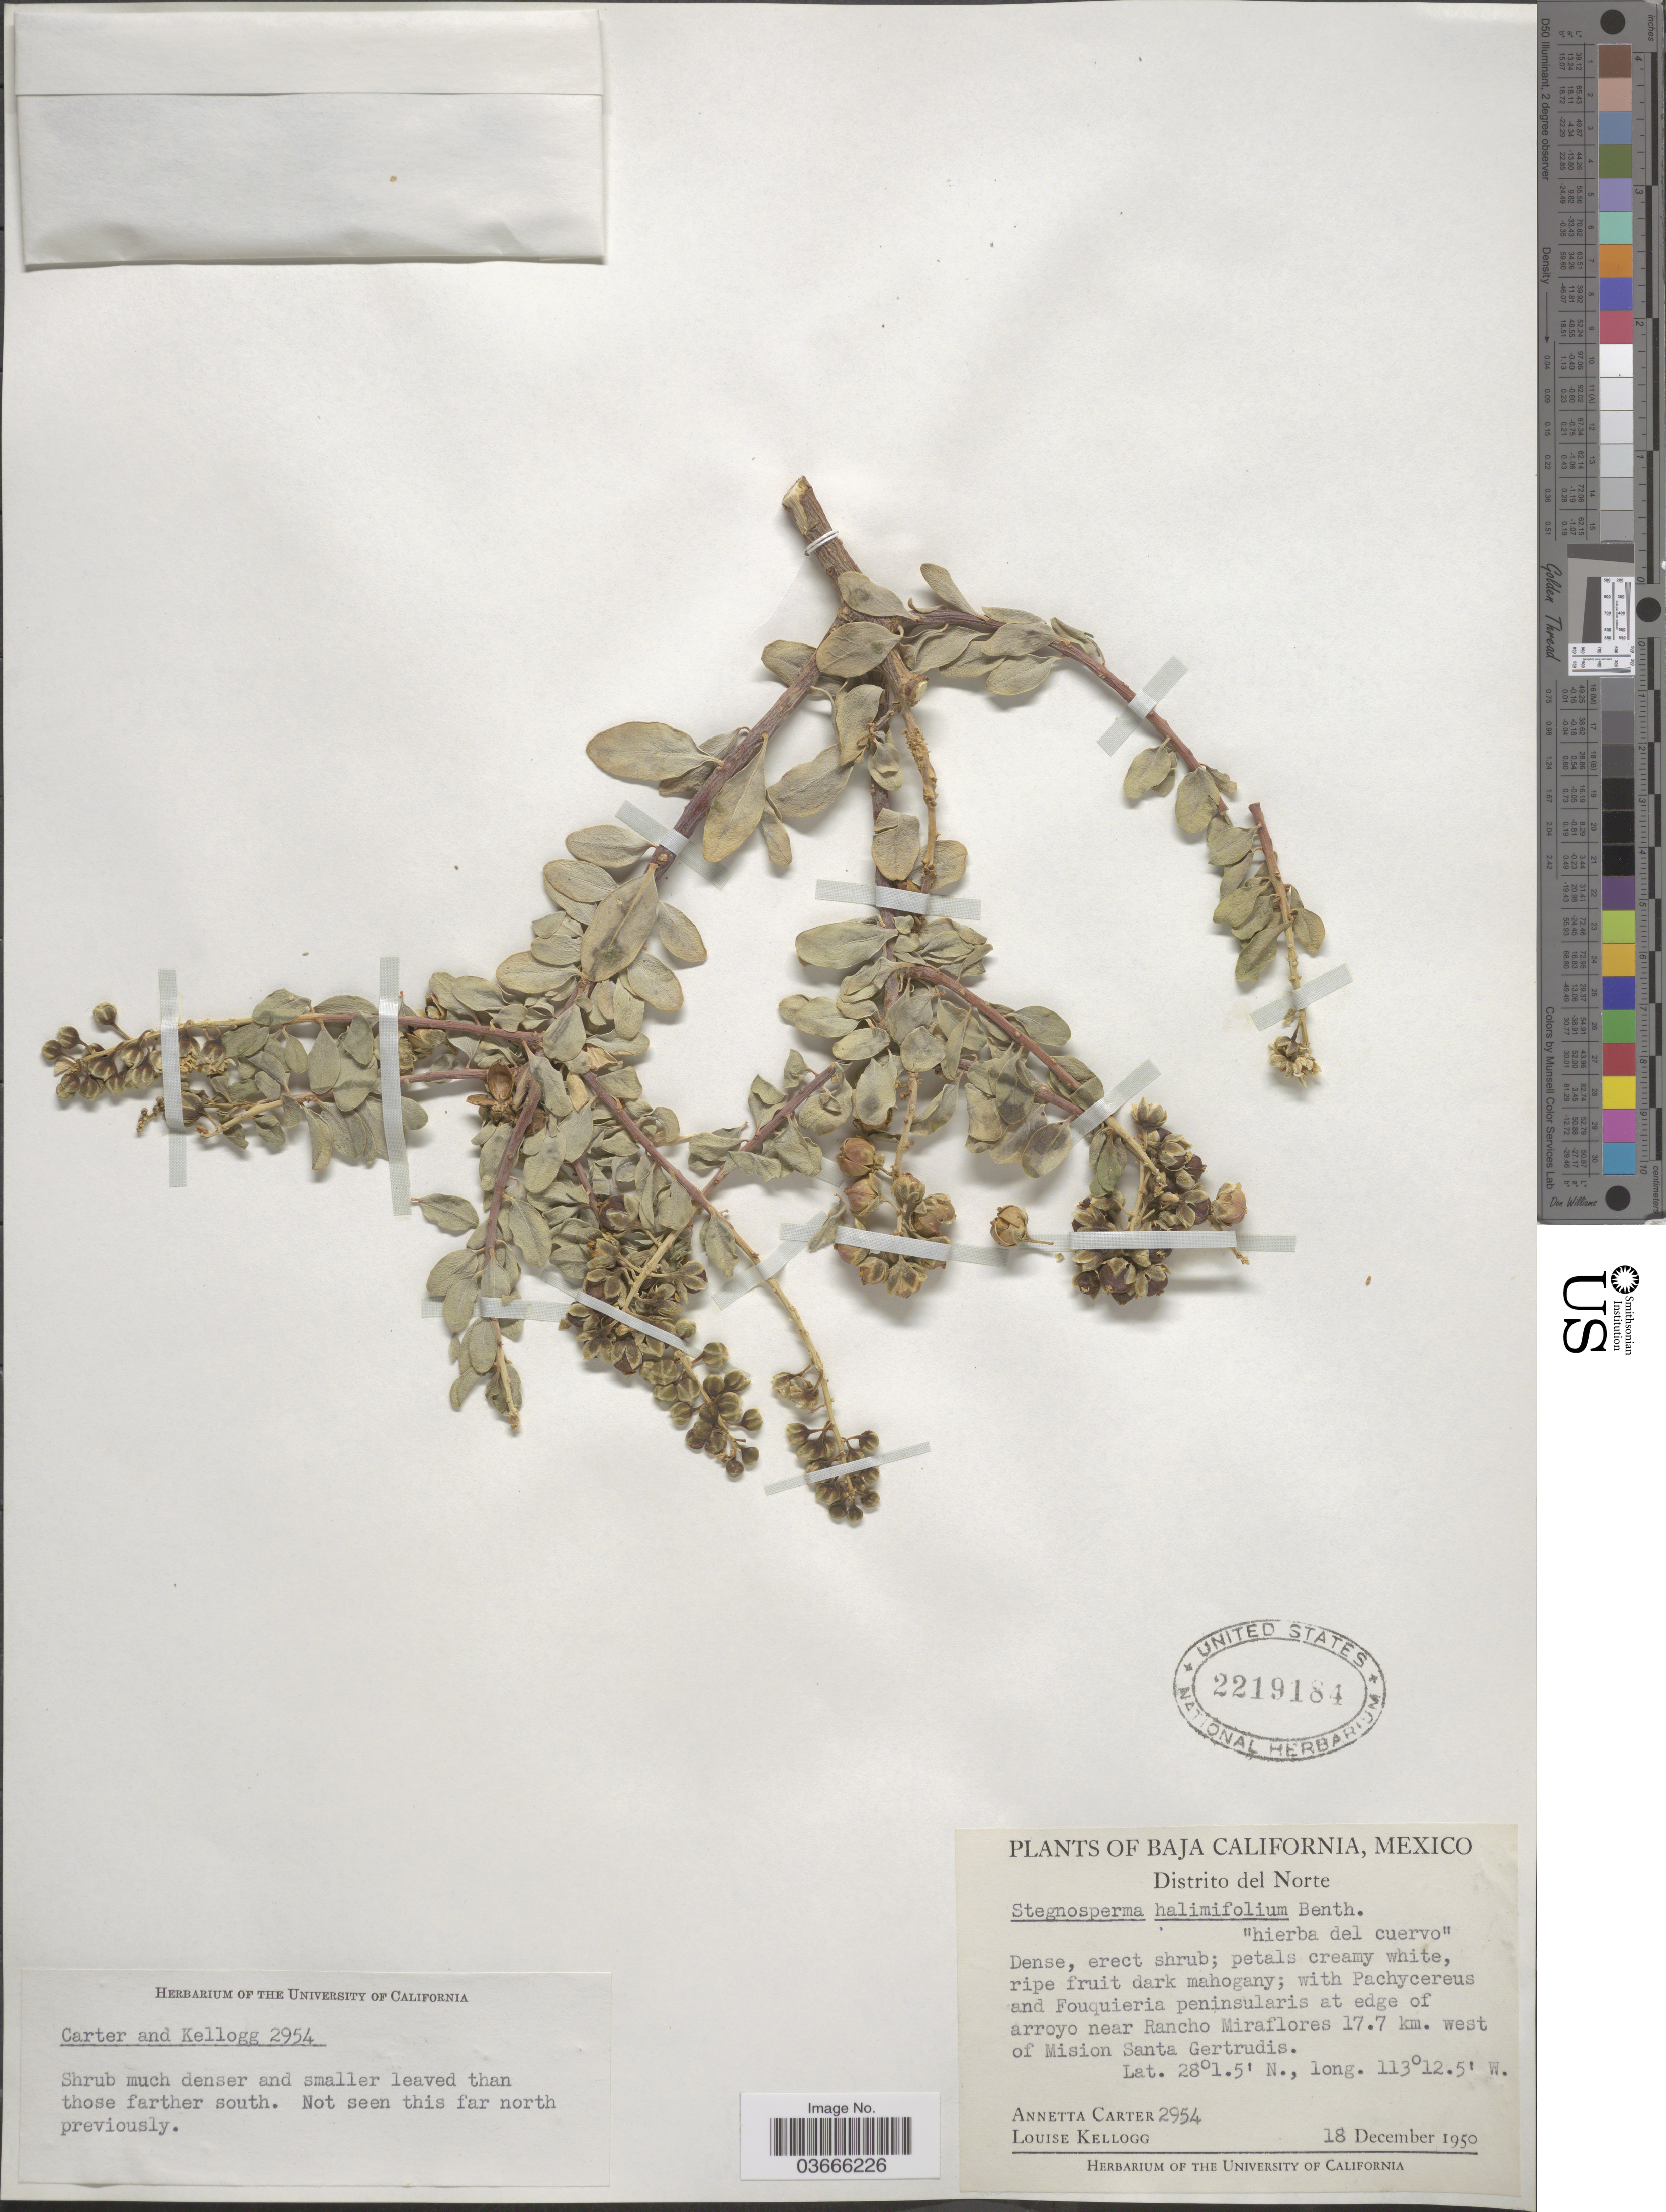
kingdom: Plantae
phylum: Tracheophyta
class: Magnoliopsida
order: Caryophyllales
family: Stegnospermataceae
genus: Stegnosperma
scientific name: Stegnosperma halimifolium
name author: Benth.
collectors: A. Carter & L. Kellogg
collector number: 2954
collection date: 1950-12-18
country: Mexico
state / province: Baja California Norte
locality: Ditrito del Norte. Edge of arroyo near Rancho Miraflores 17.7 km. west of Mision Santa Gertrudis.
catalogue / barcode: US 2219184